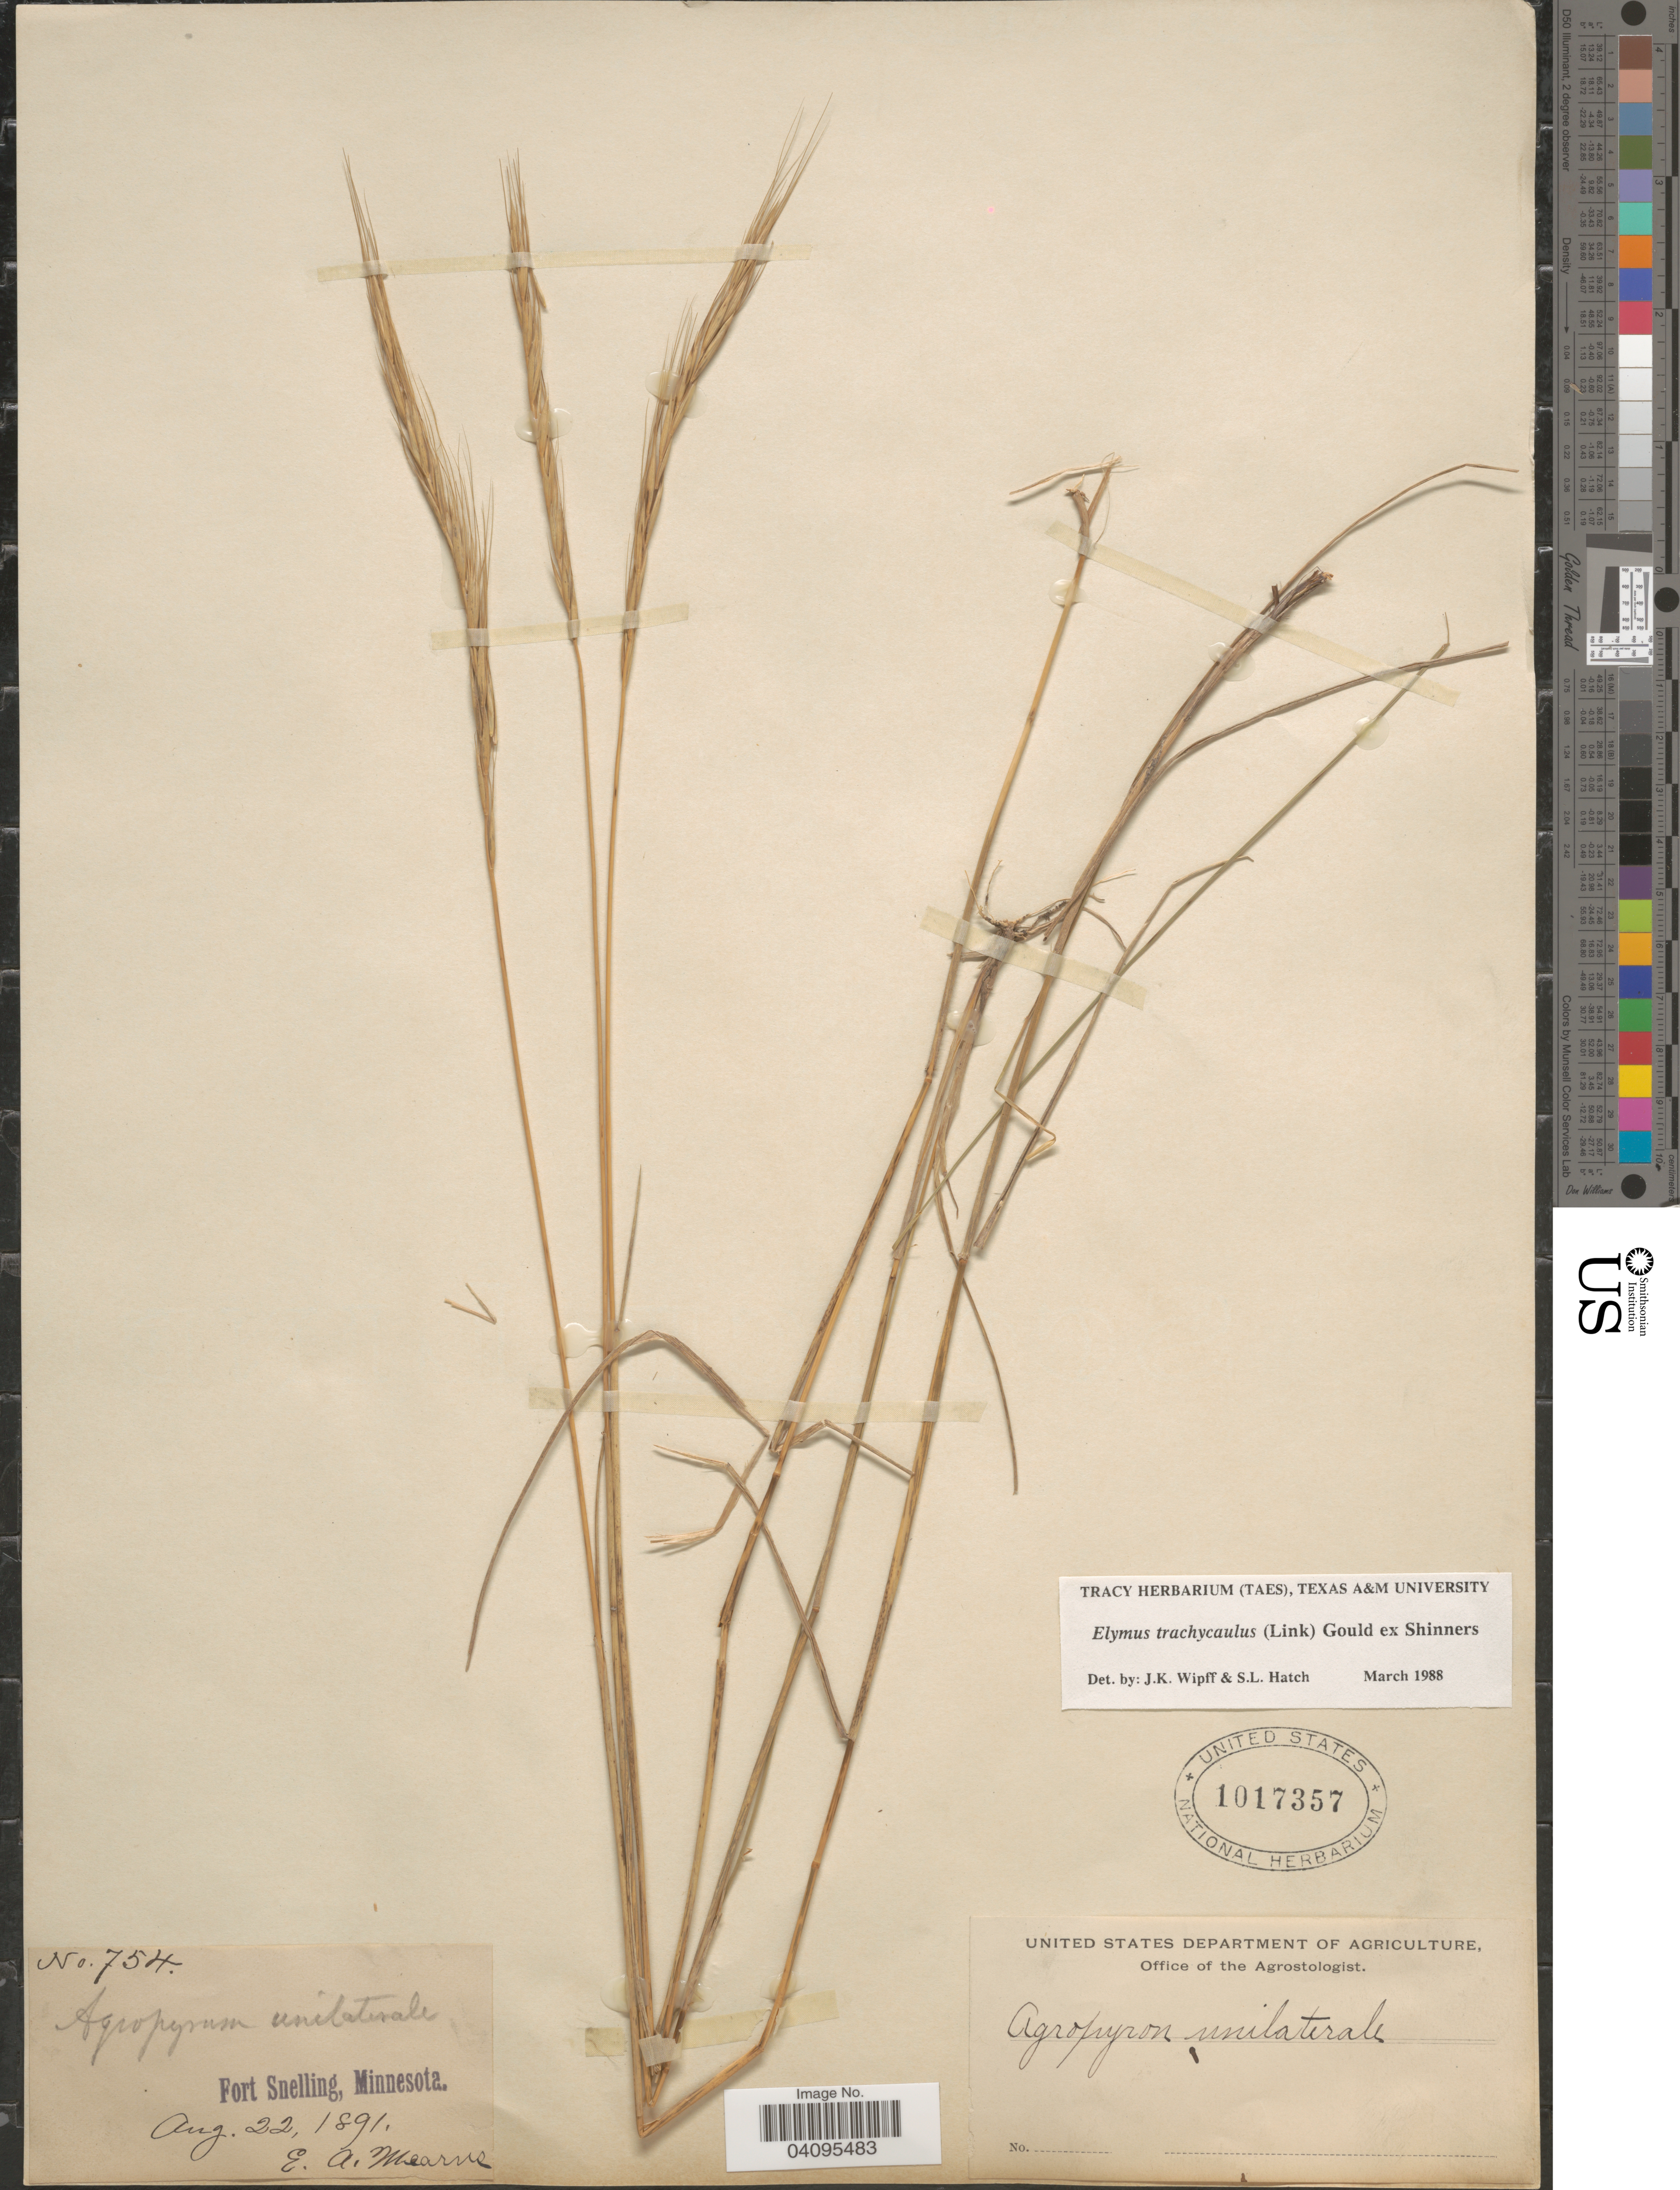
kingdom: Plantae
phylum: Tracheophyta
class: Liliopsida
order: Poales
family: Poaceae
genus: Elymus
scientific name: Elymus trachycaulus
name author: (Link) Gould ex Shinners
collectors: E. Mearne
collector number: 754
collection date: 1891-08-22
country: United States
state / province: Minnesota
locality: Fort Snelling.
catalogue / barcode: US 1017357